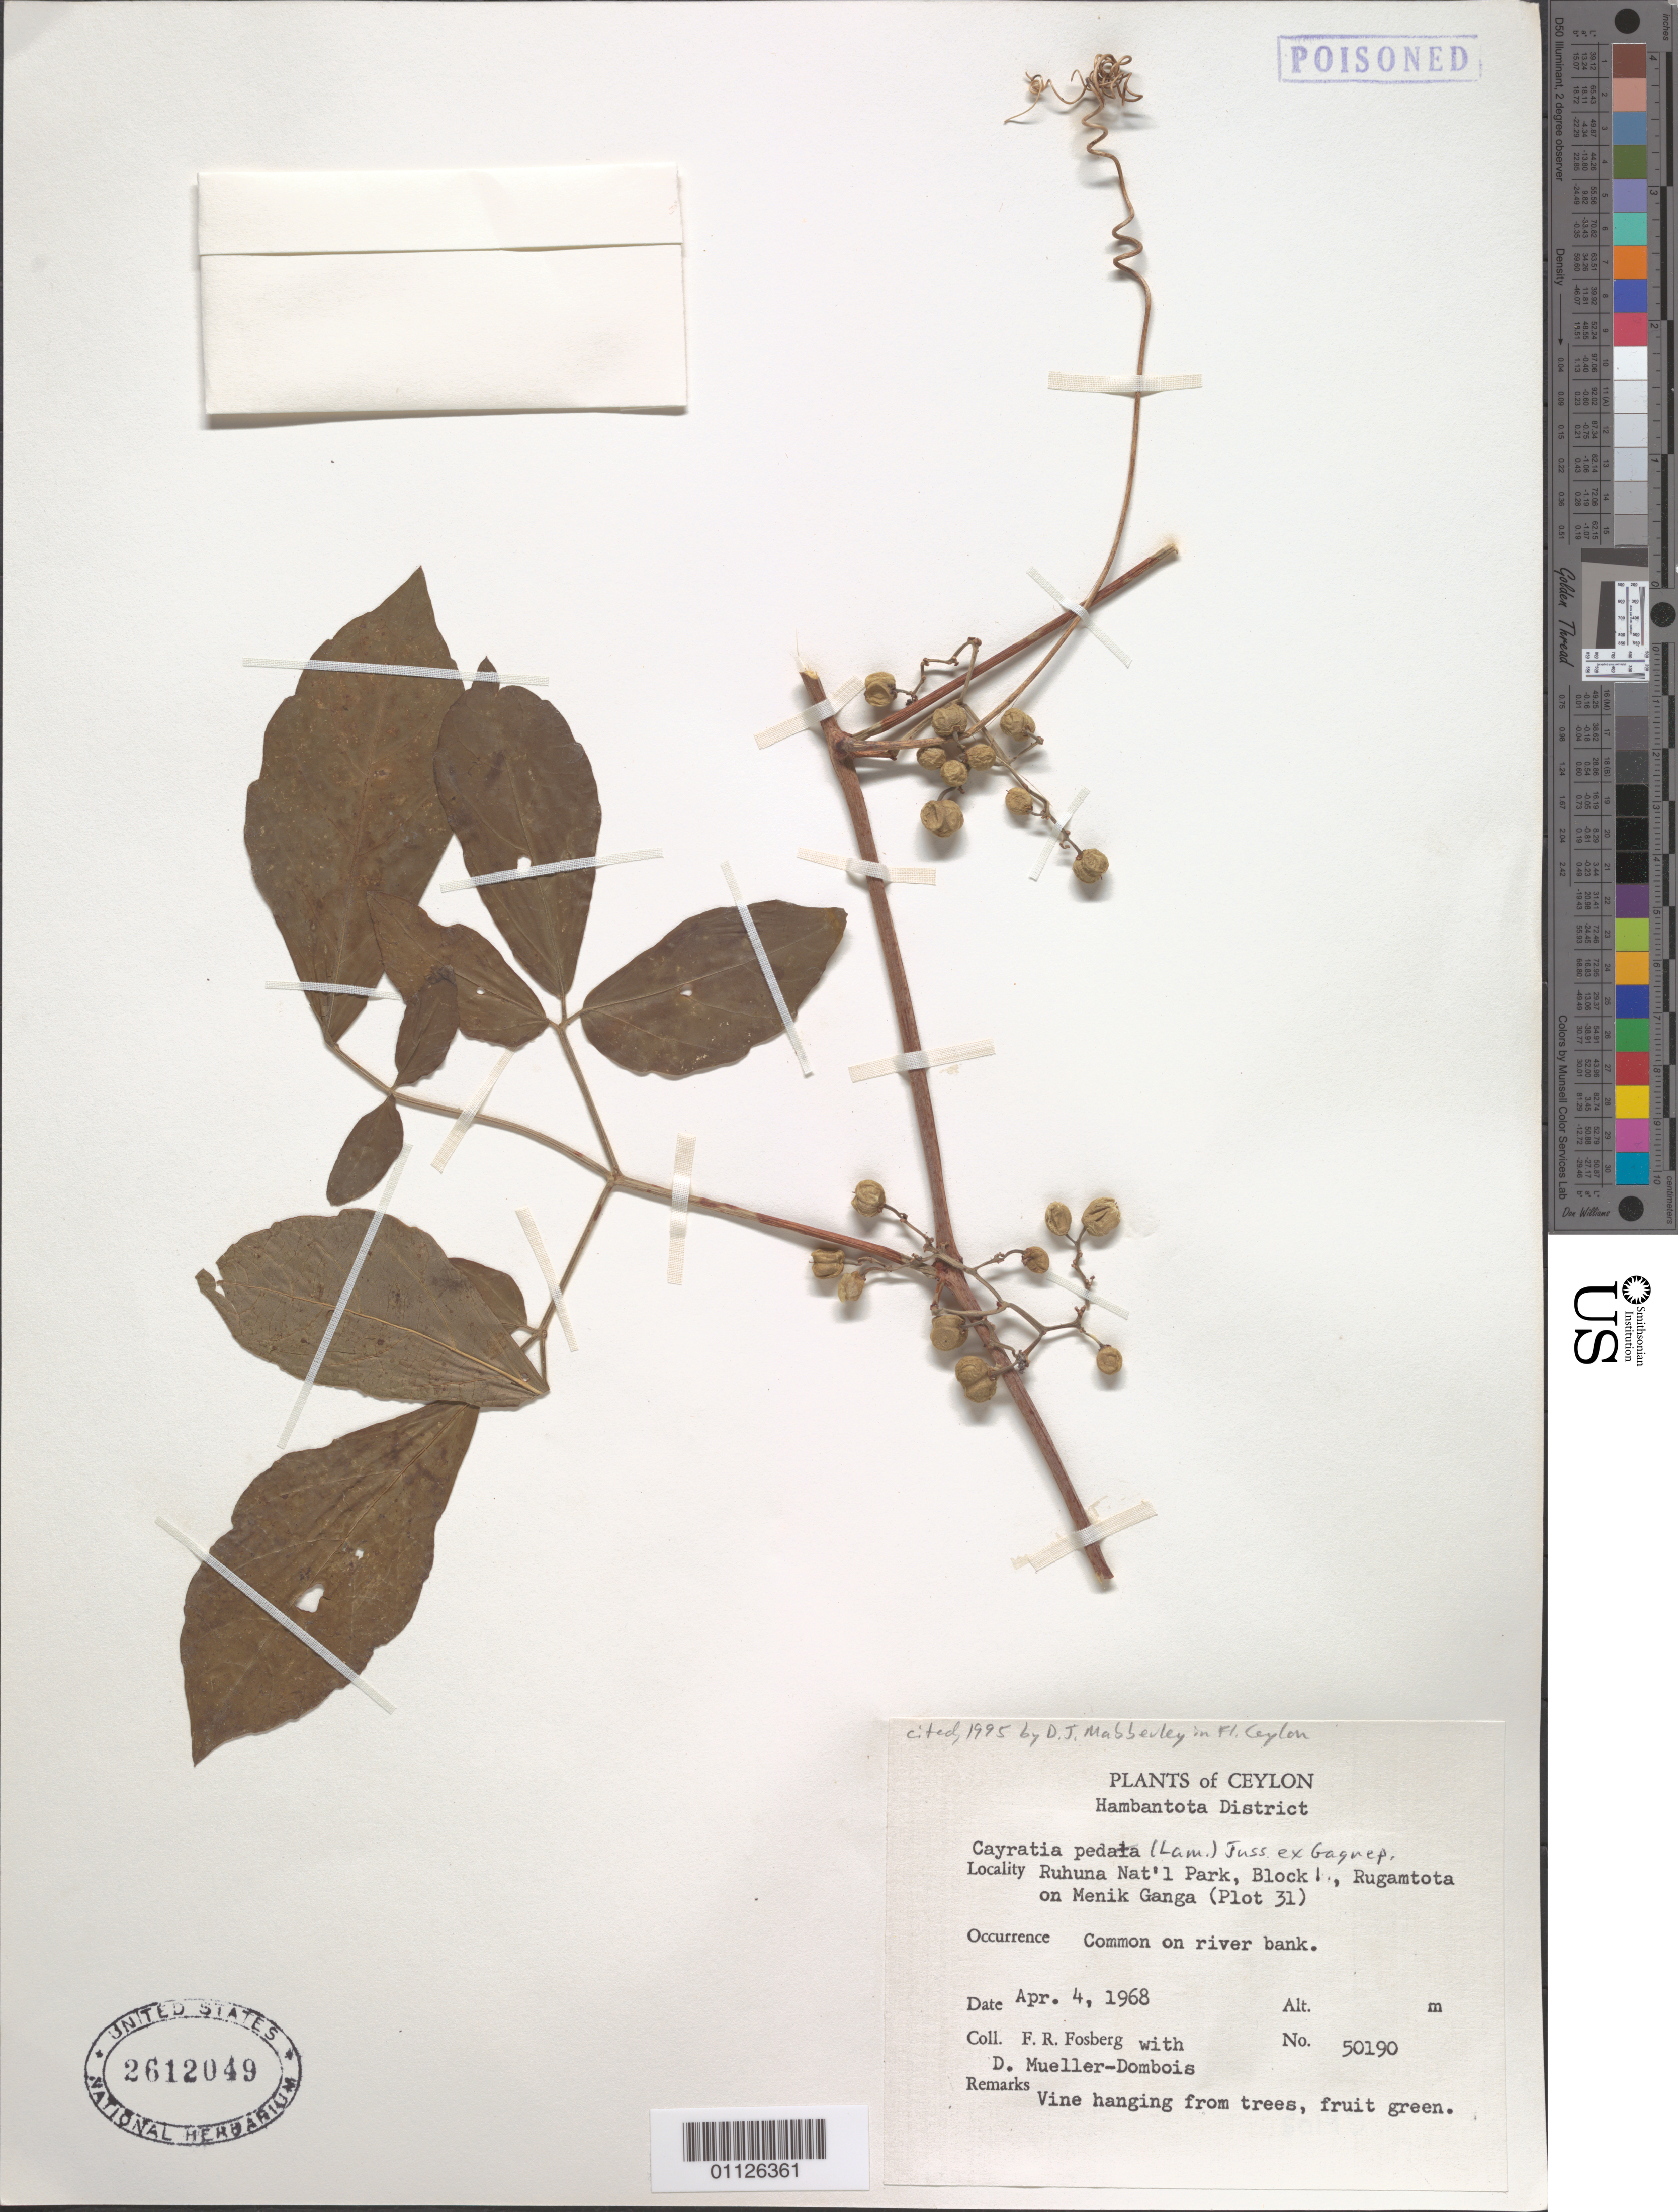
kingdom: Plantae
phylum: Tracheophyta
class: Magnoliopsida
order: Vitales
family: Vitaceae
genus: Cayratia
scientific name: Cayratia pedata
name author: (Lour.) Gagnep.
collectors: F. R. Fosberg & D. Mueller-Dombois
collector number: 50190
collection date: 1968-04-04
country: Sri Lanka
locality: Ruhuna National Park, Block 1, Rugamtota on Menik Ganga. (Plot 31).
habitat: Common on river bank. Vine hanging from trees.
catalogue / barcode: US 2612049